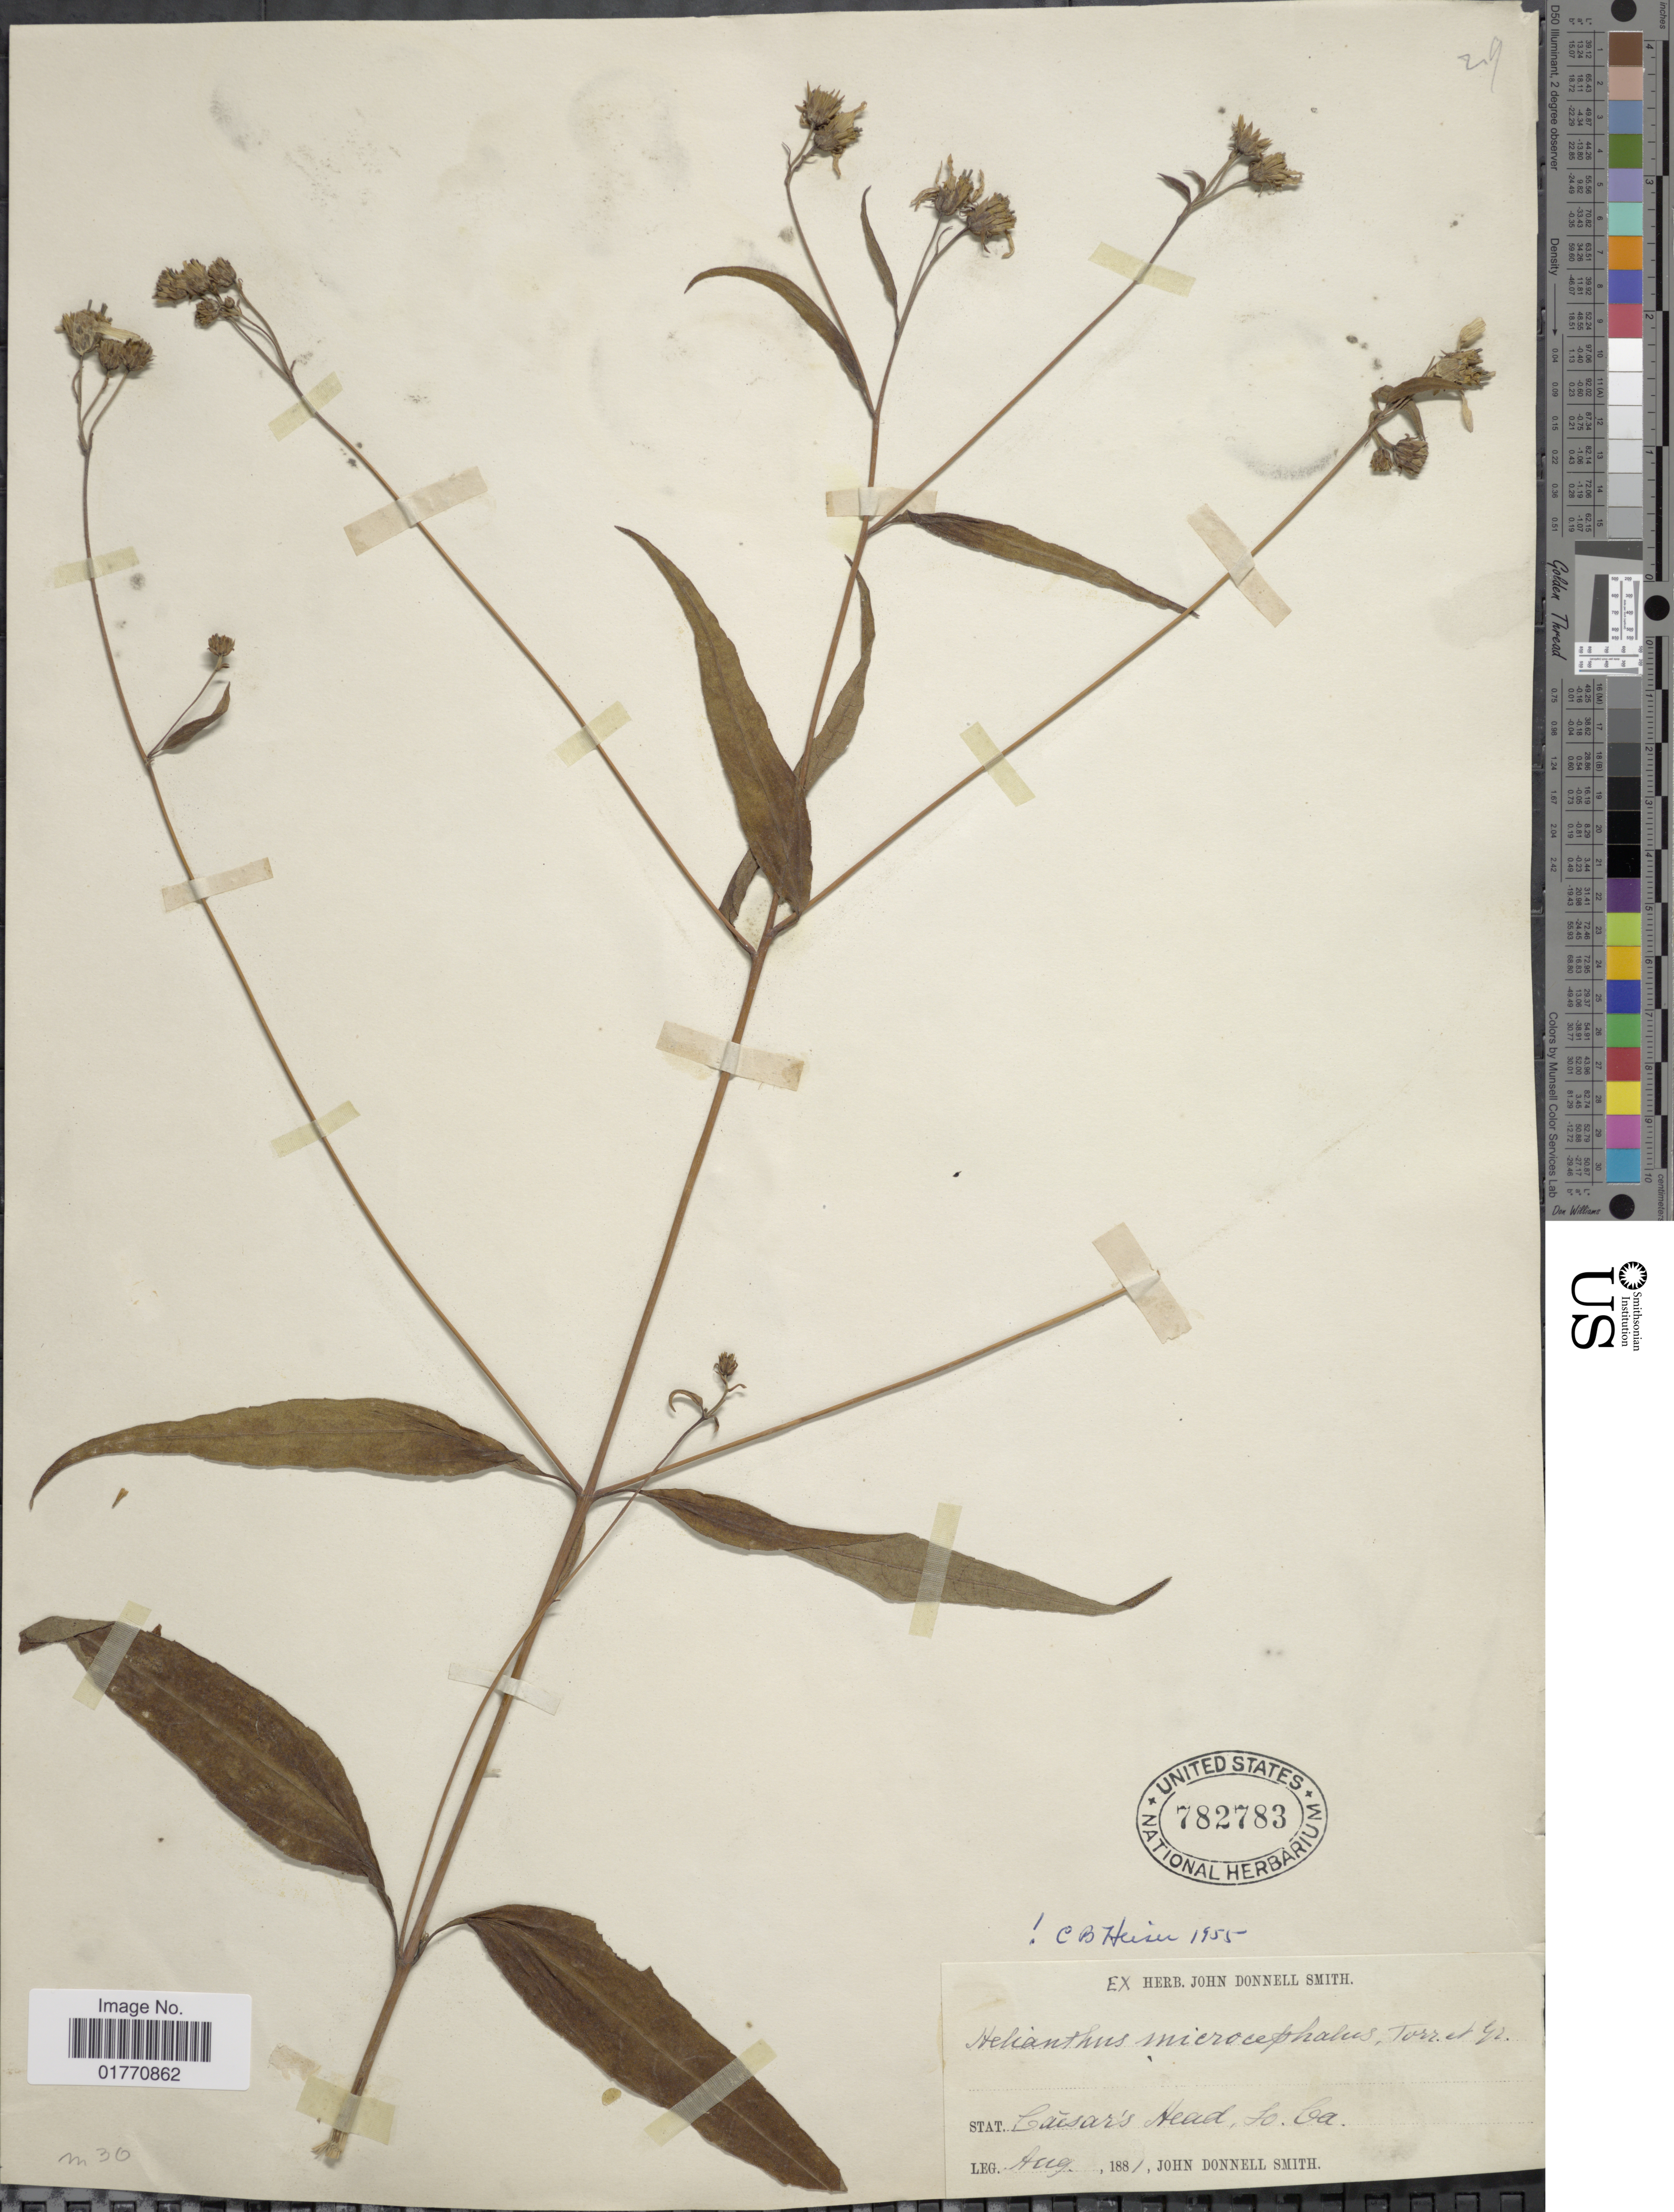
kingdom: Plantae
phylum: Tracheophyta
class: Magnoliopsida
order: Asterales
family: Asteraceae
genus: Helianthus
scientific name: Helianthus microcephalus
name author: Torr. & A. Gray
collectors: J. Donnell Smith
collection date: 1881-08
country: United States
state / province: North Carolina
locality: Stat. Caesar's Head.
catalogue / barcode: US 782783